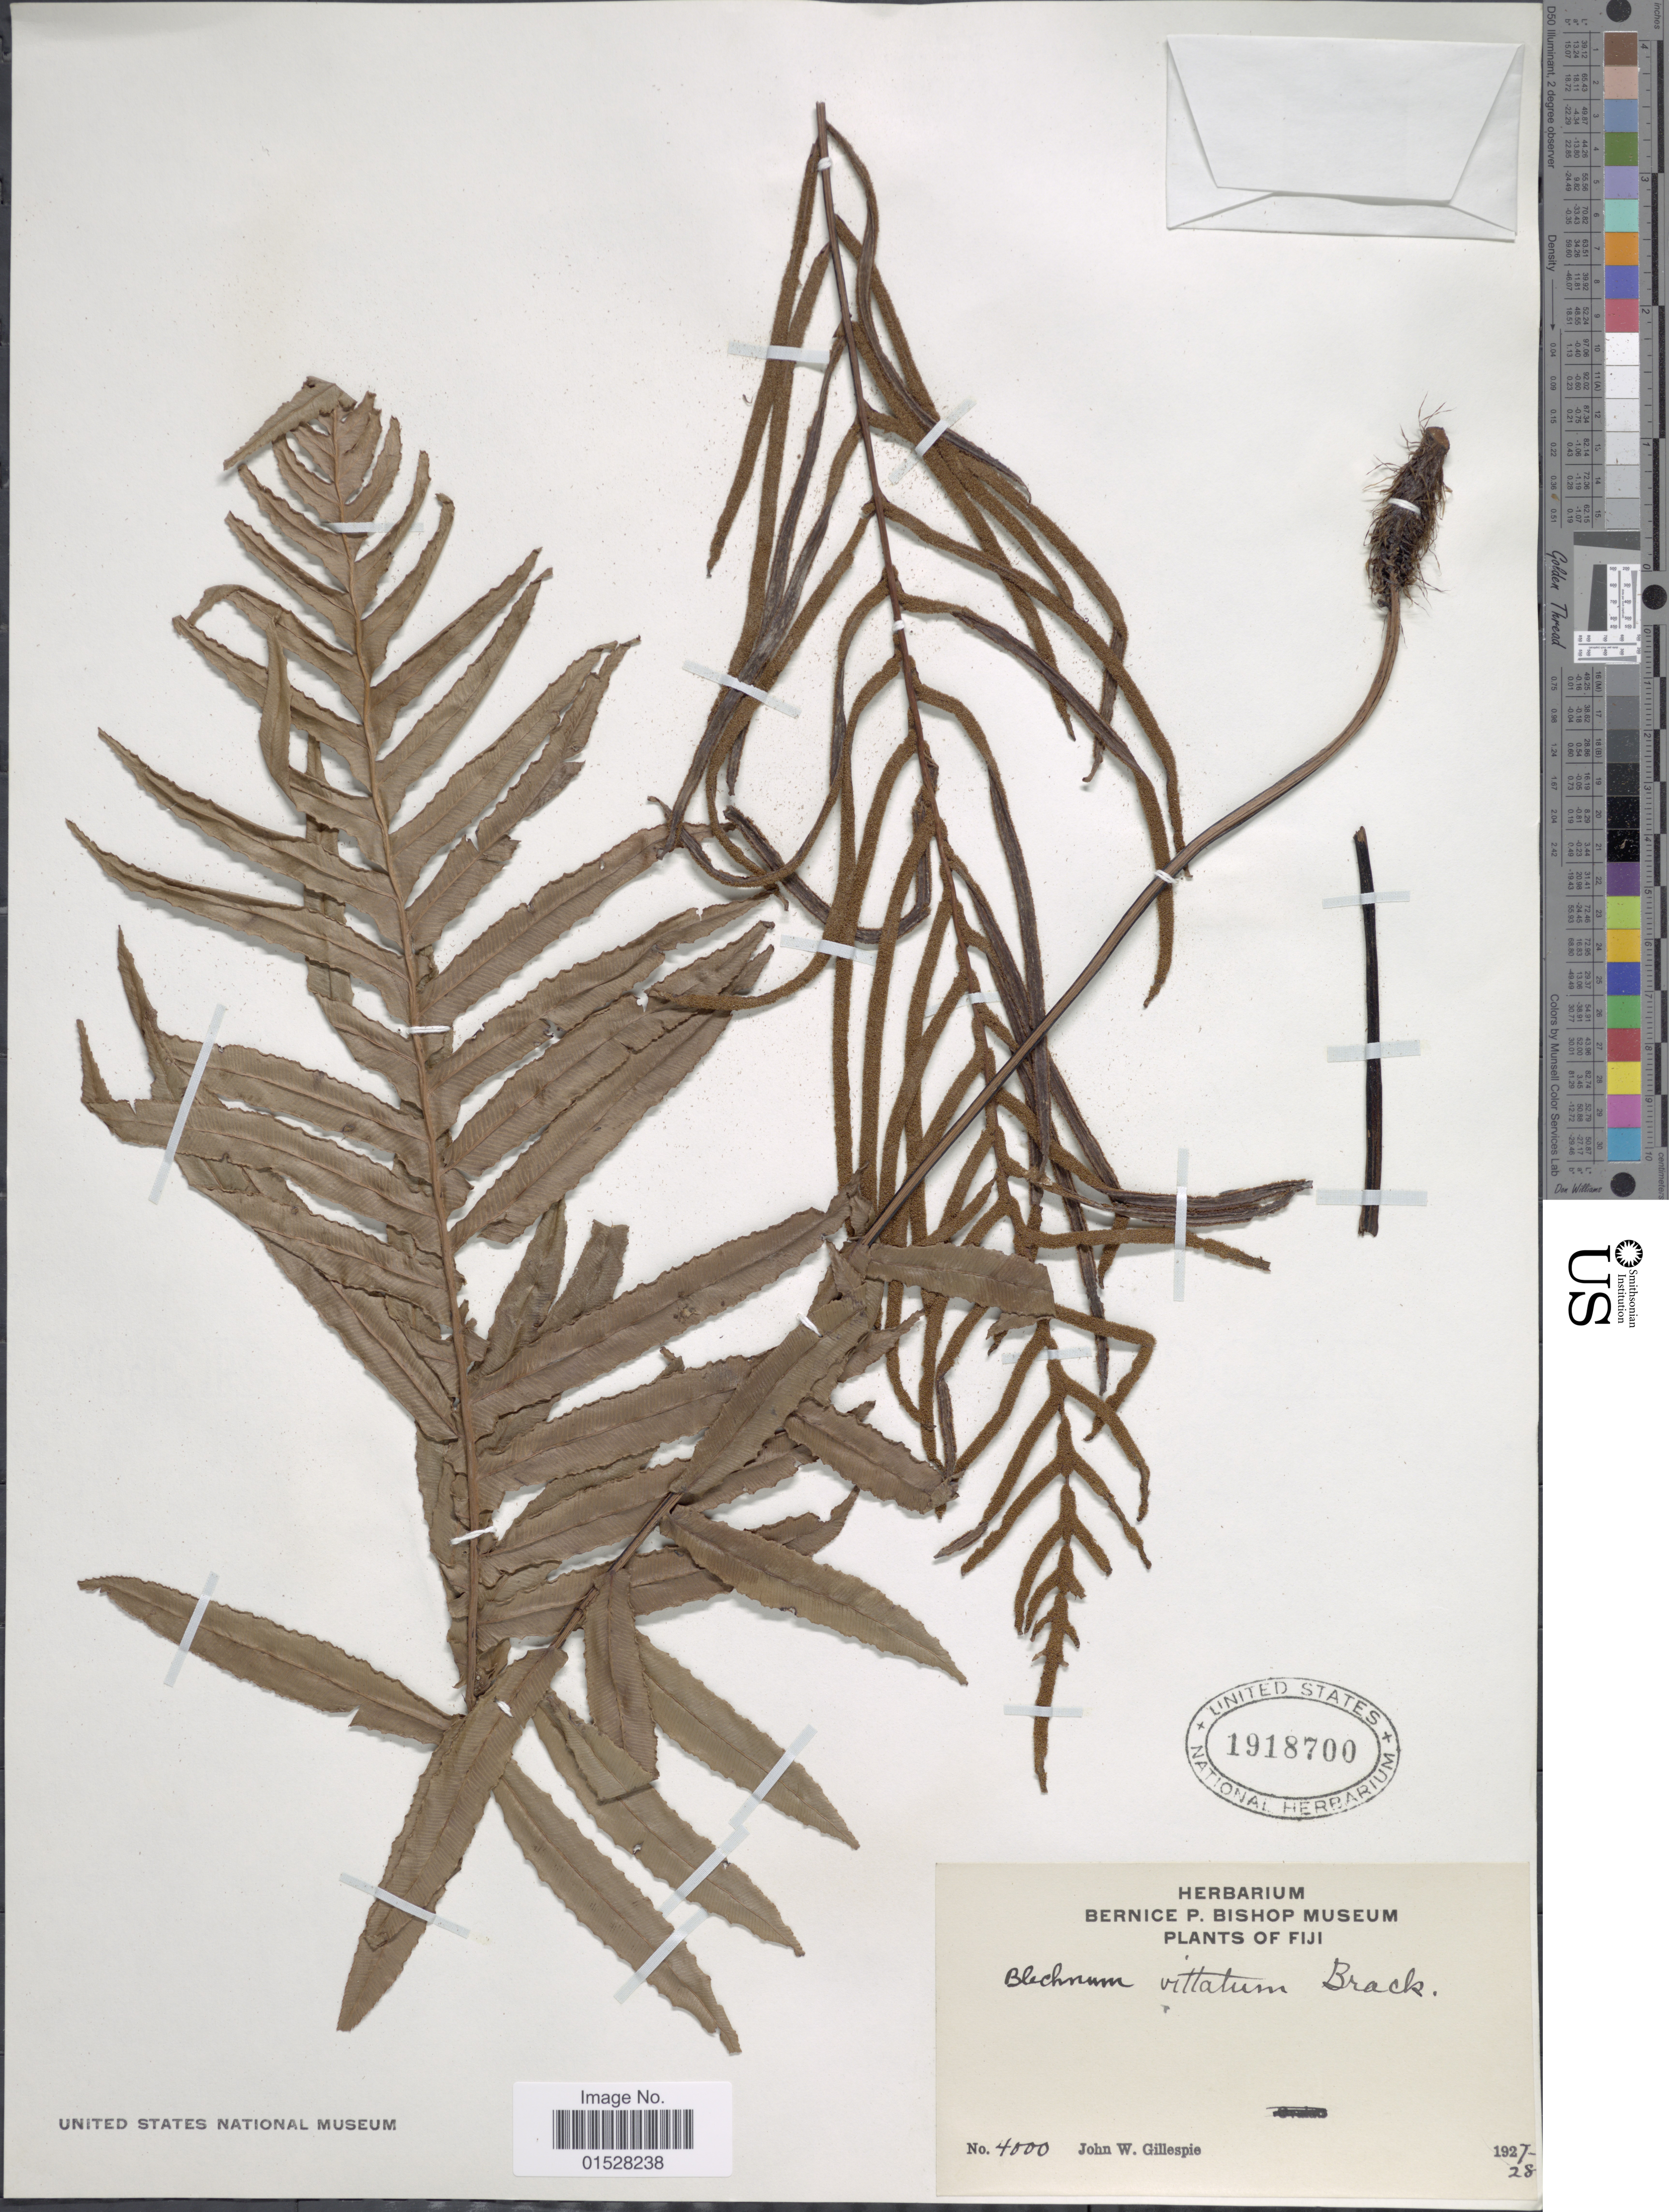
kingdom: Plantae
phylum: Tracheophyta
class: Polypodiopsida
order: Polypodiales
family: Blechnaceae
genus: Blechnum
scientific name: Blechnum vittatum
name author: Brack. in Wilkes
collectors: J. W. Gillespie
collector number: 4000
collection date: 1927/1928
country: Fiji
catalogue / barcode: US 1918700